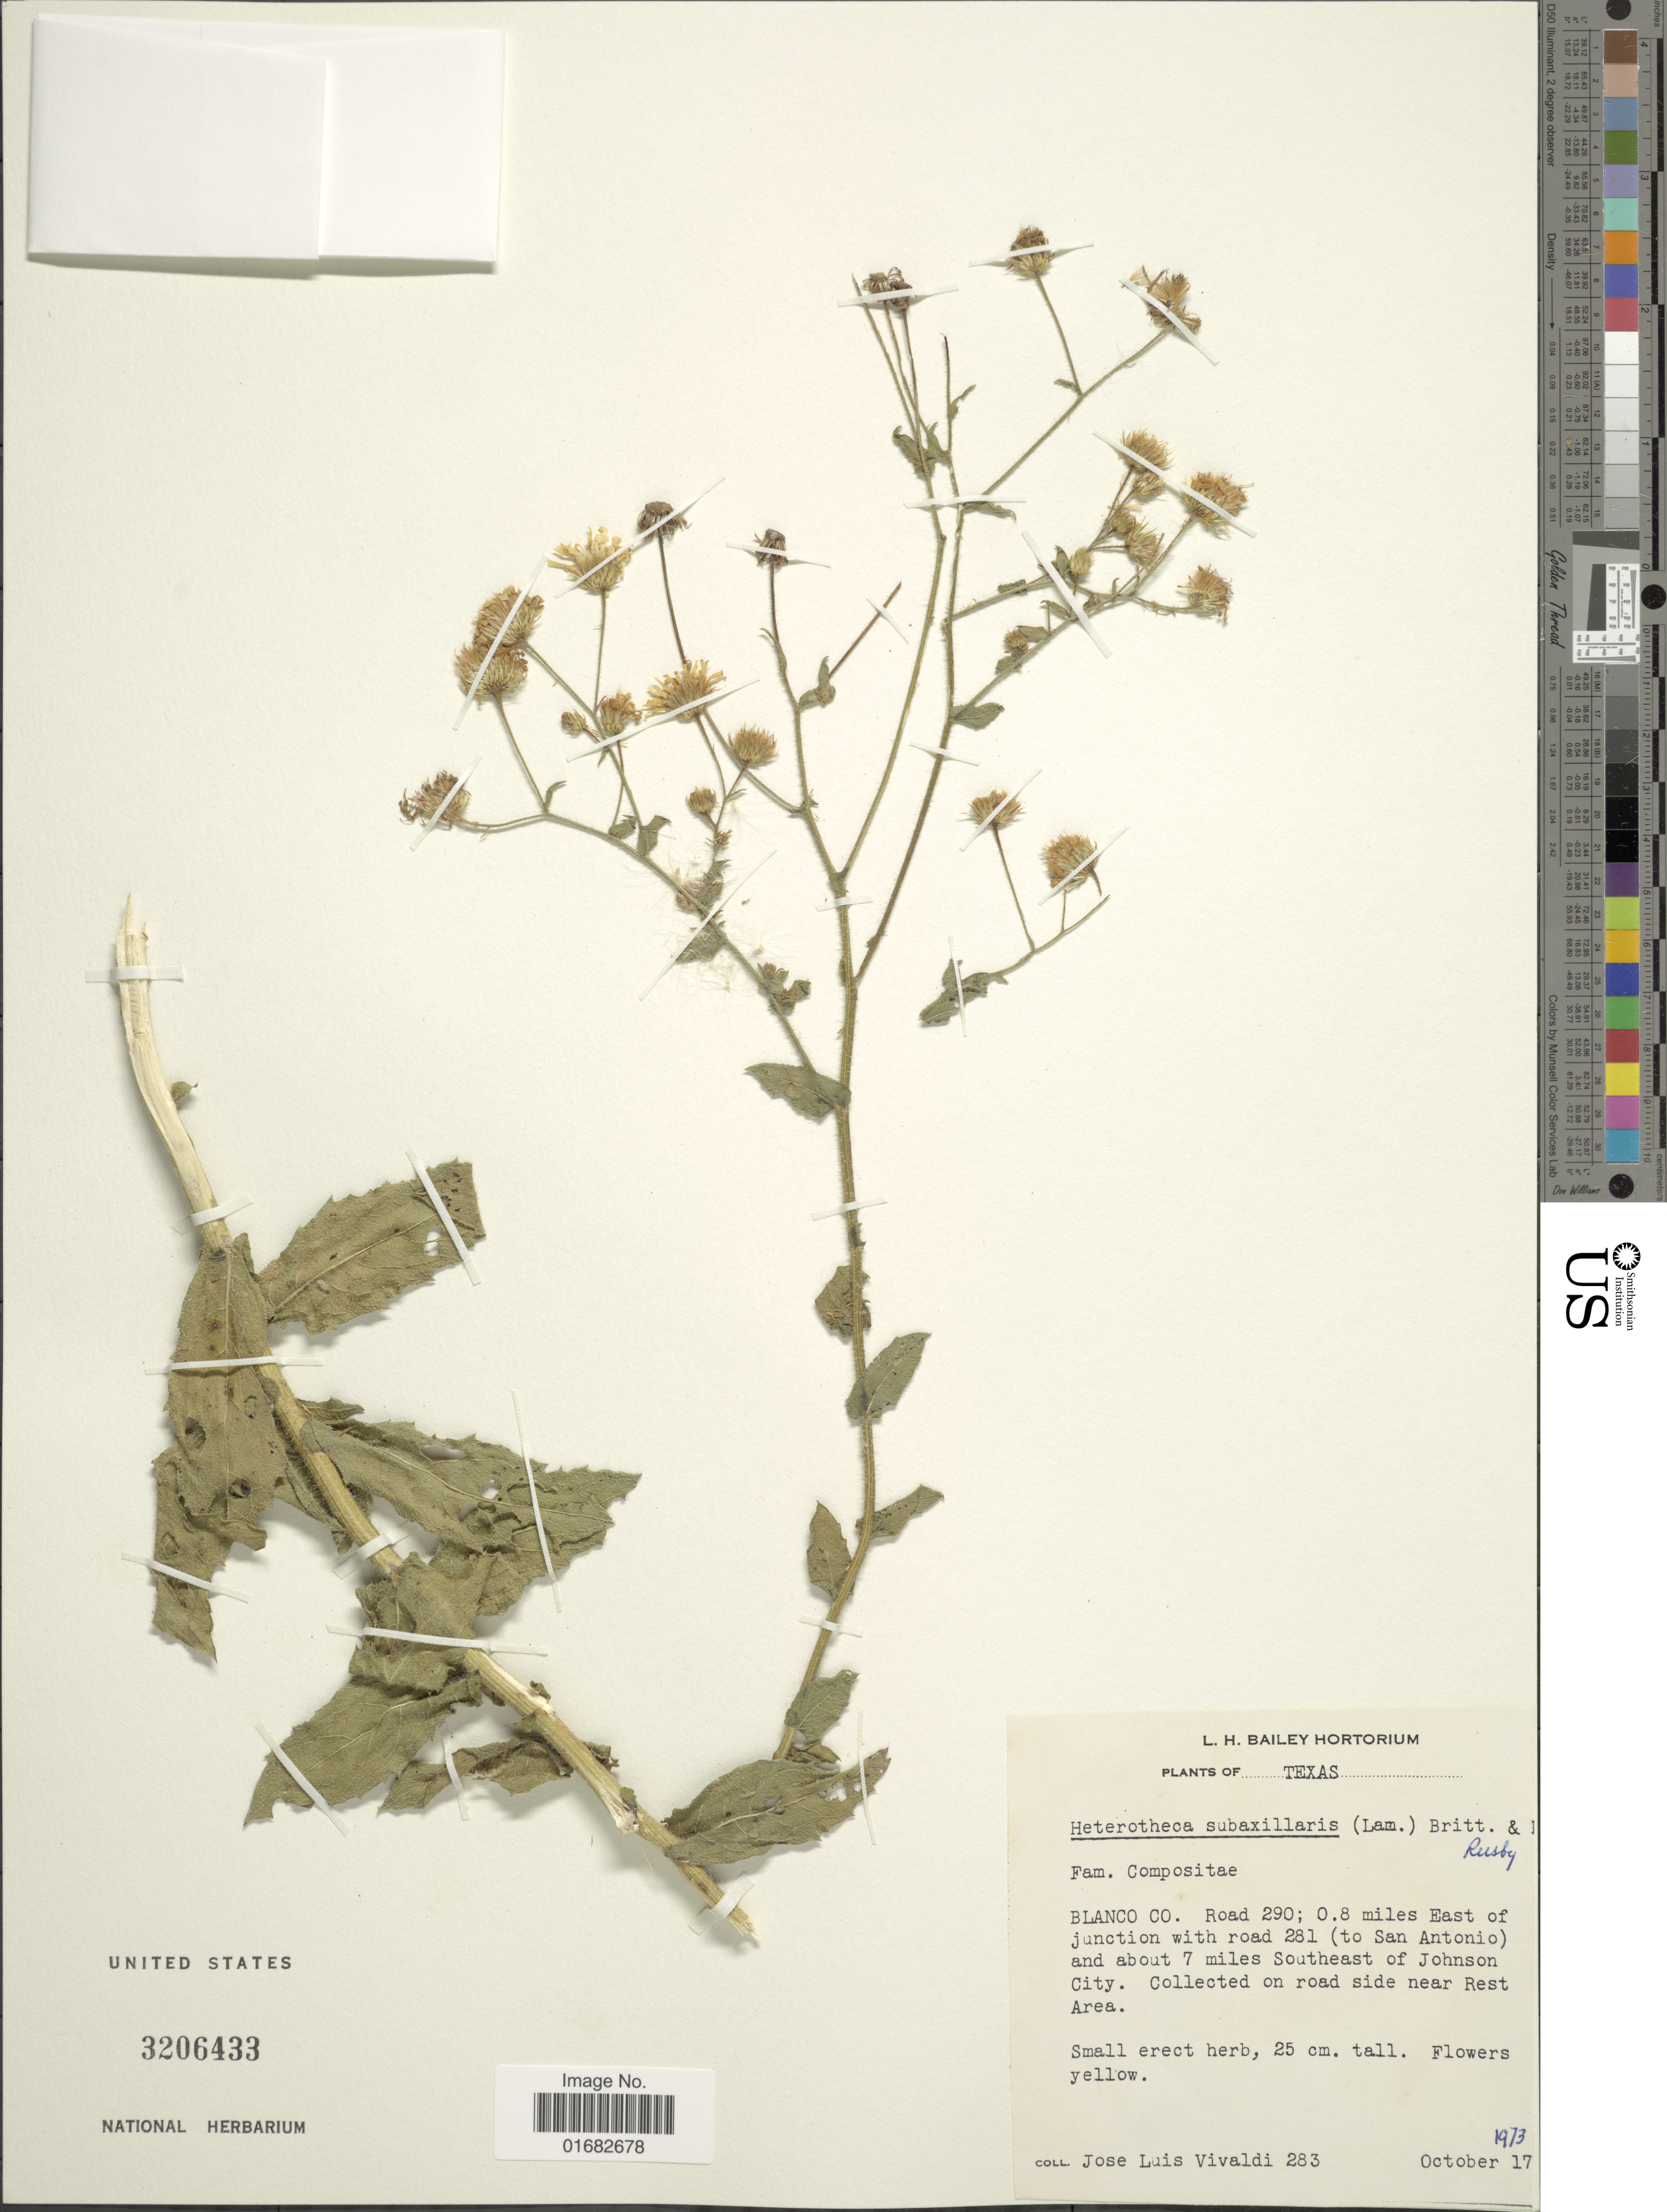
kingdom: Plantae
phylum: Tracheophyta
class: Magnoliopsida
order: Asterales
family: Asteraceae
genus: Heterotheca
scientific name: Heterotheca subaxillaris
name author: (Lam.) Britton & Rusby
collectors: J. L. Vivaldi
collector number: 283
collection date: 1973-10-17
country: United States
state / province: Texas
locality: Blanco Co. Road 290; 0.8 miles East of junction with road 281 (to San Antonio) and about 7 miles Southeast of Johnson City. On road side near Rest Area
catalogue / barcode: US 3206433